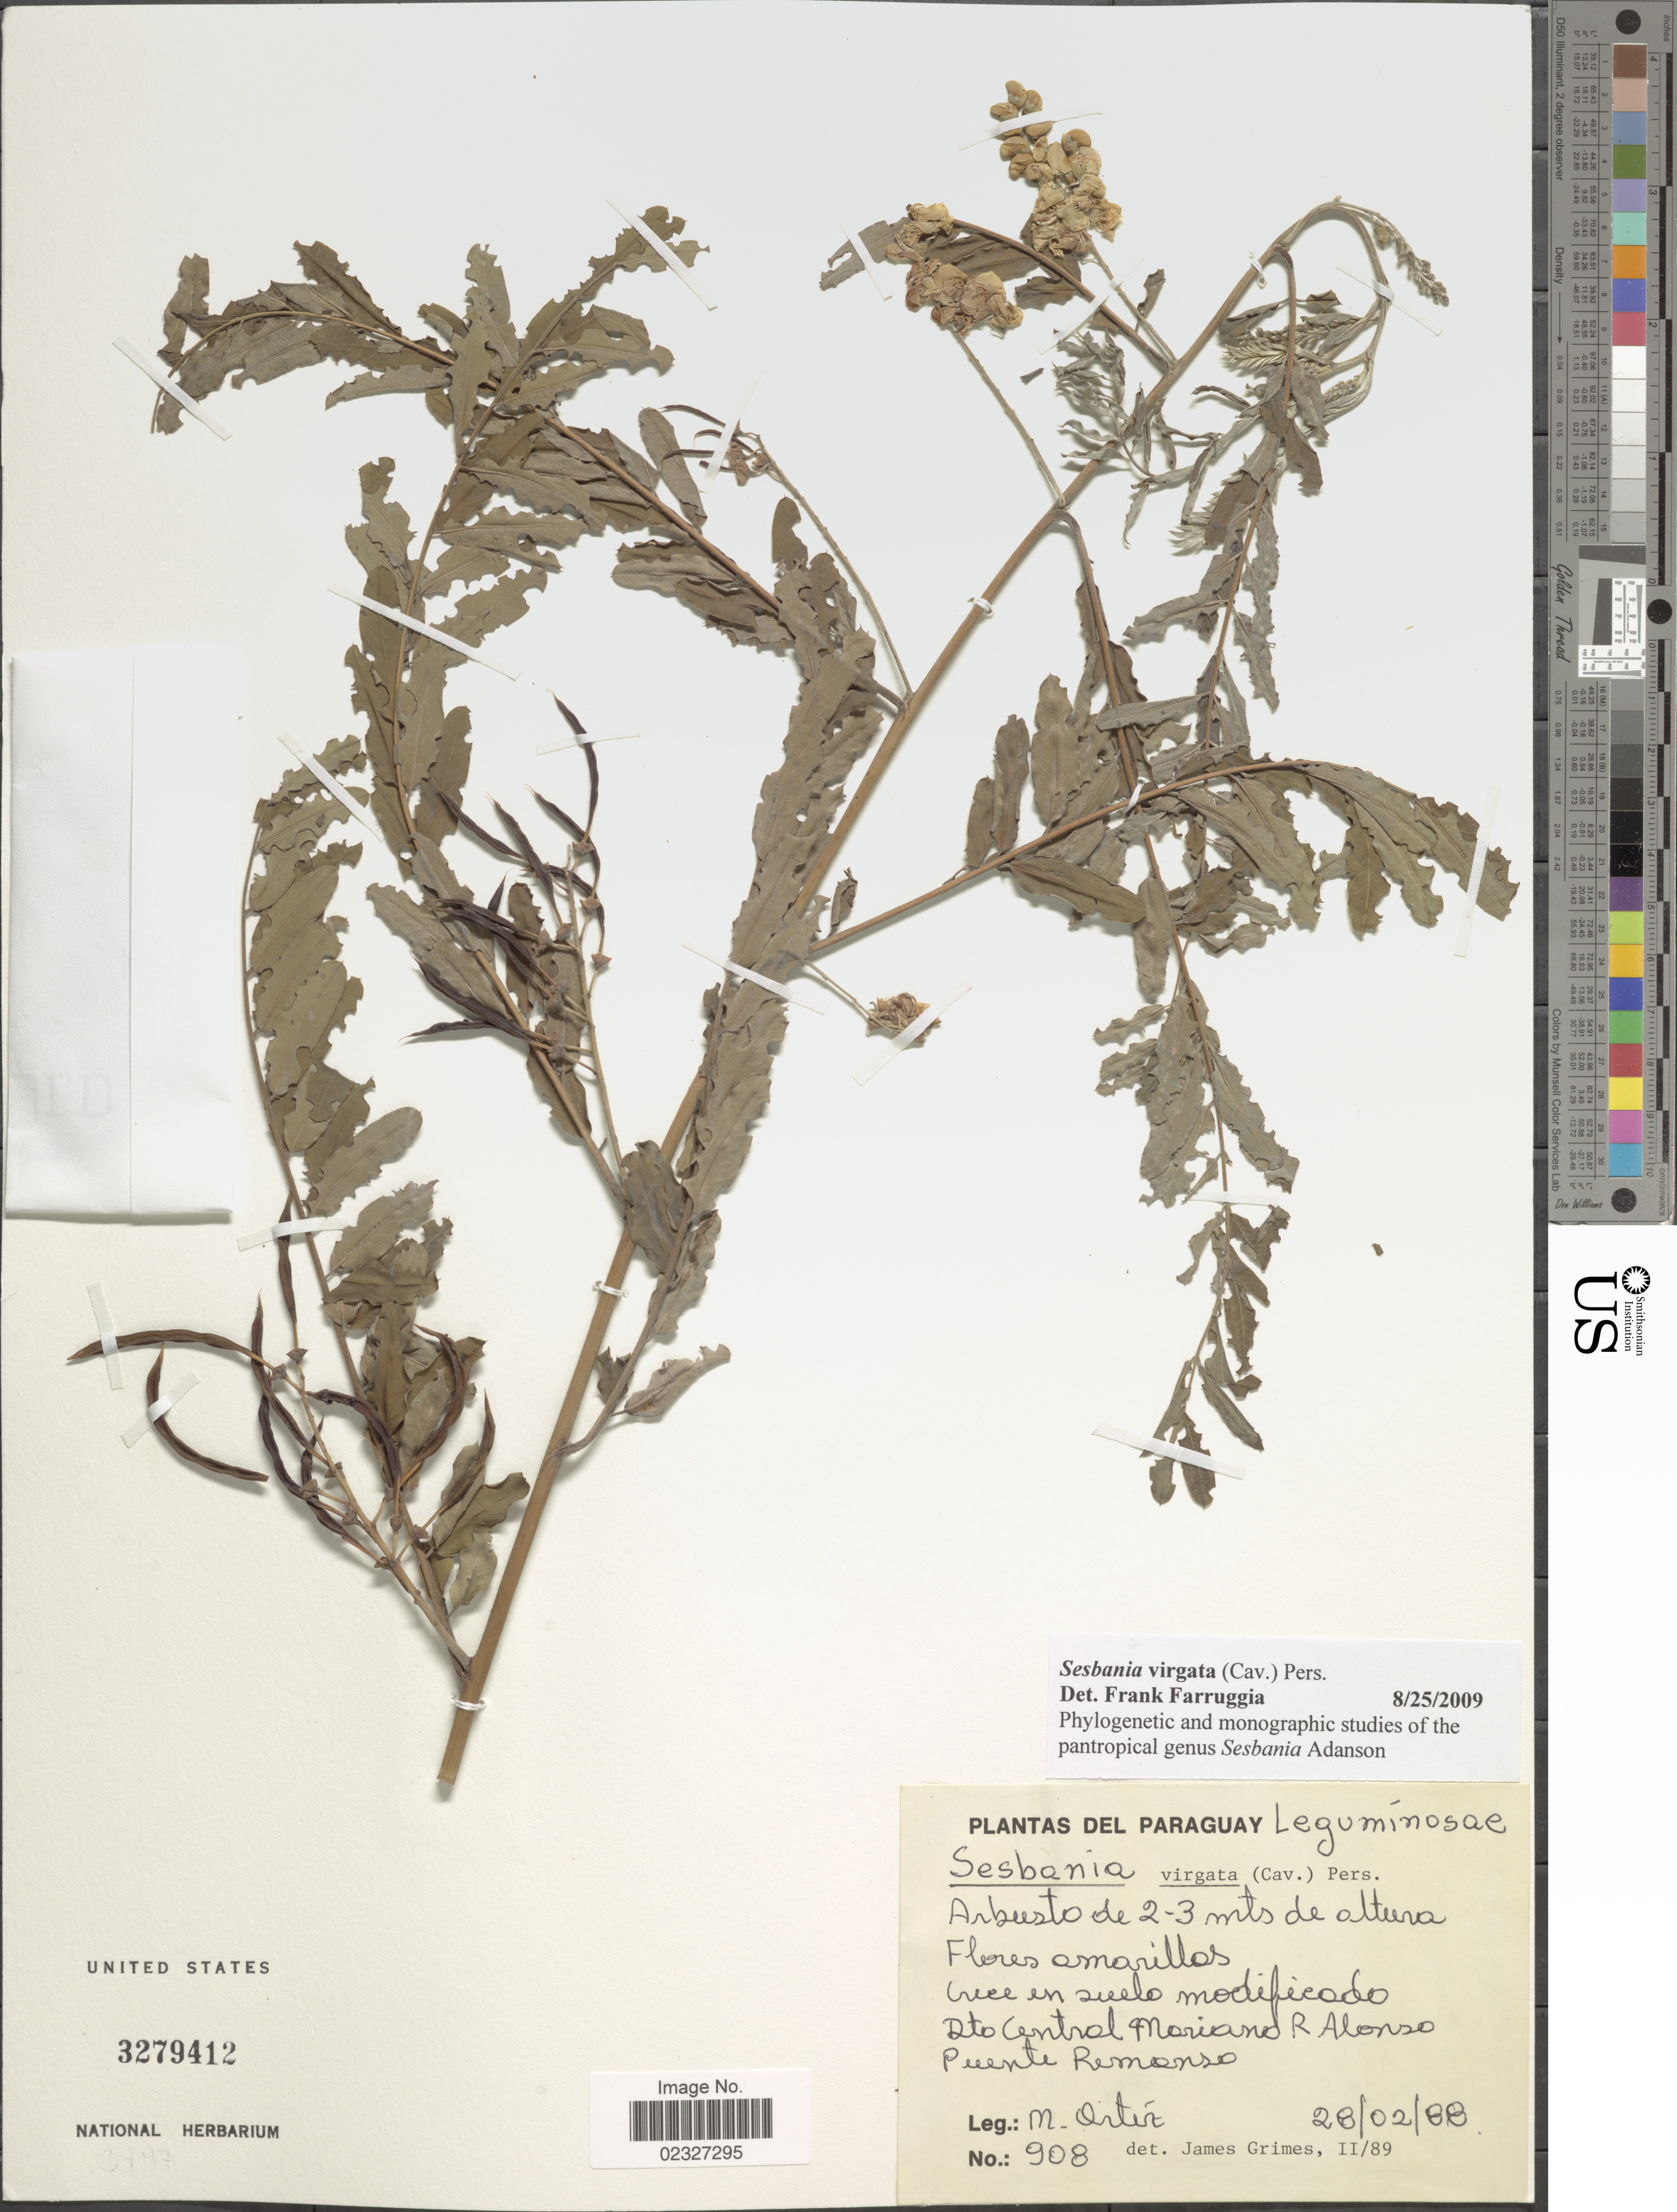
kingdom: Plantae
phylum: Tracheophyta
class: Magnoliopsida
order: Fabales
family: Fabaceae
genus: Sesbania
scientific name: Sesbania virgata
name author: (Cav.) Pers.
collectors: M. Ortíz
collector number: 908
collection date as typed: Transcribed d/m/y: 28/2/88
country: Paraguay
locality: Dto Central Mariano R Alonso, Puente Remanso.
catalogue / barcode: US 3279412